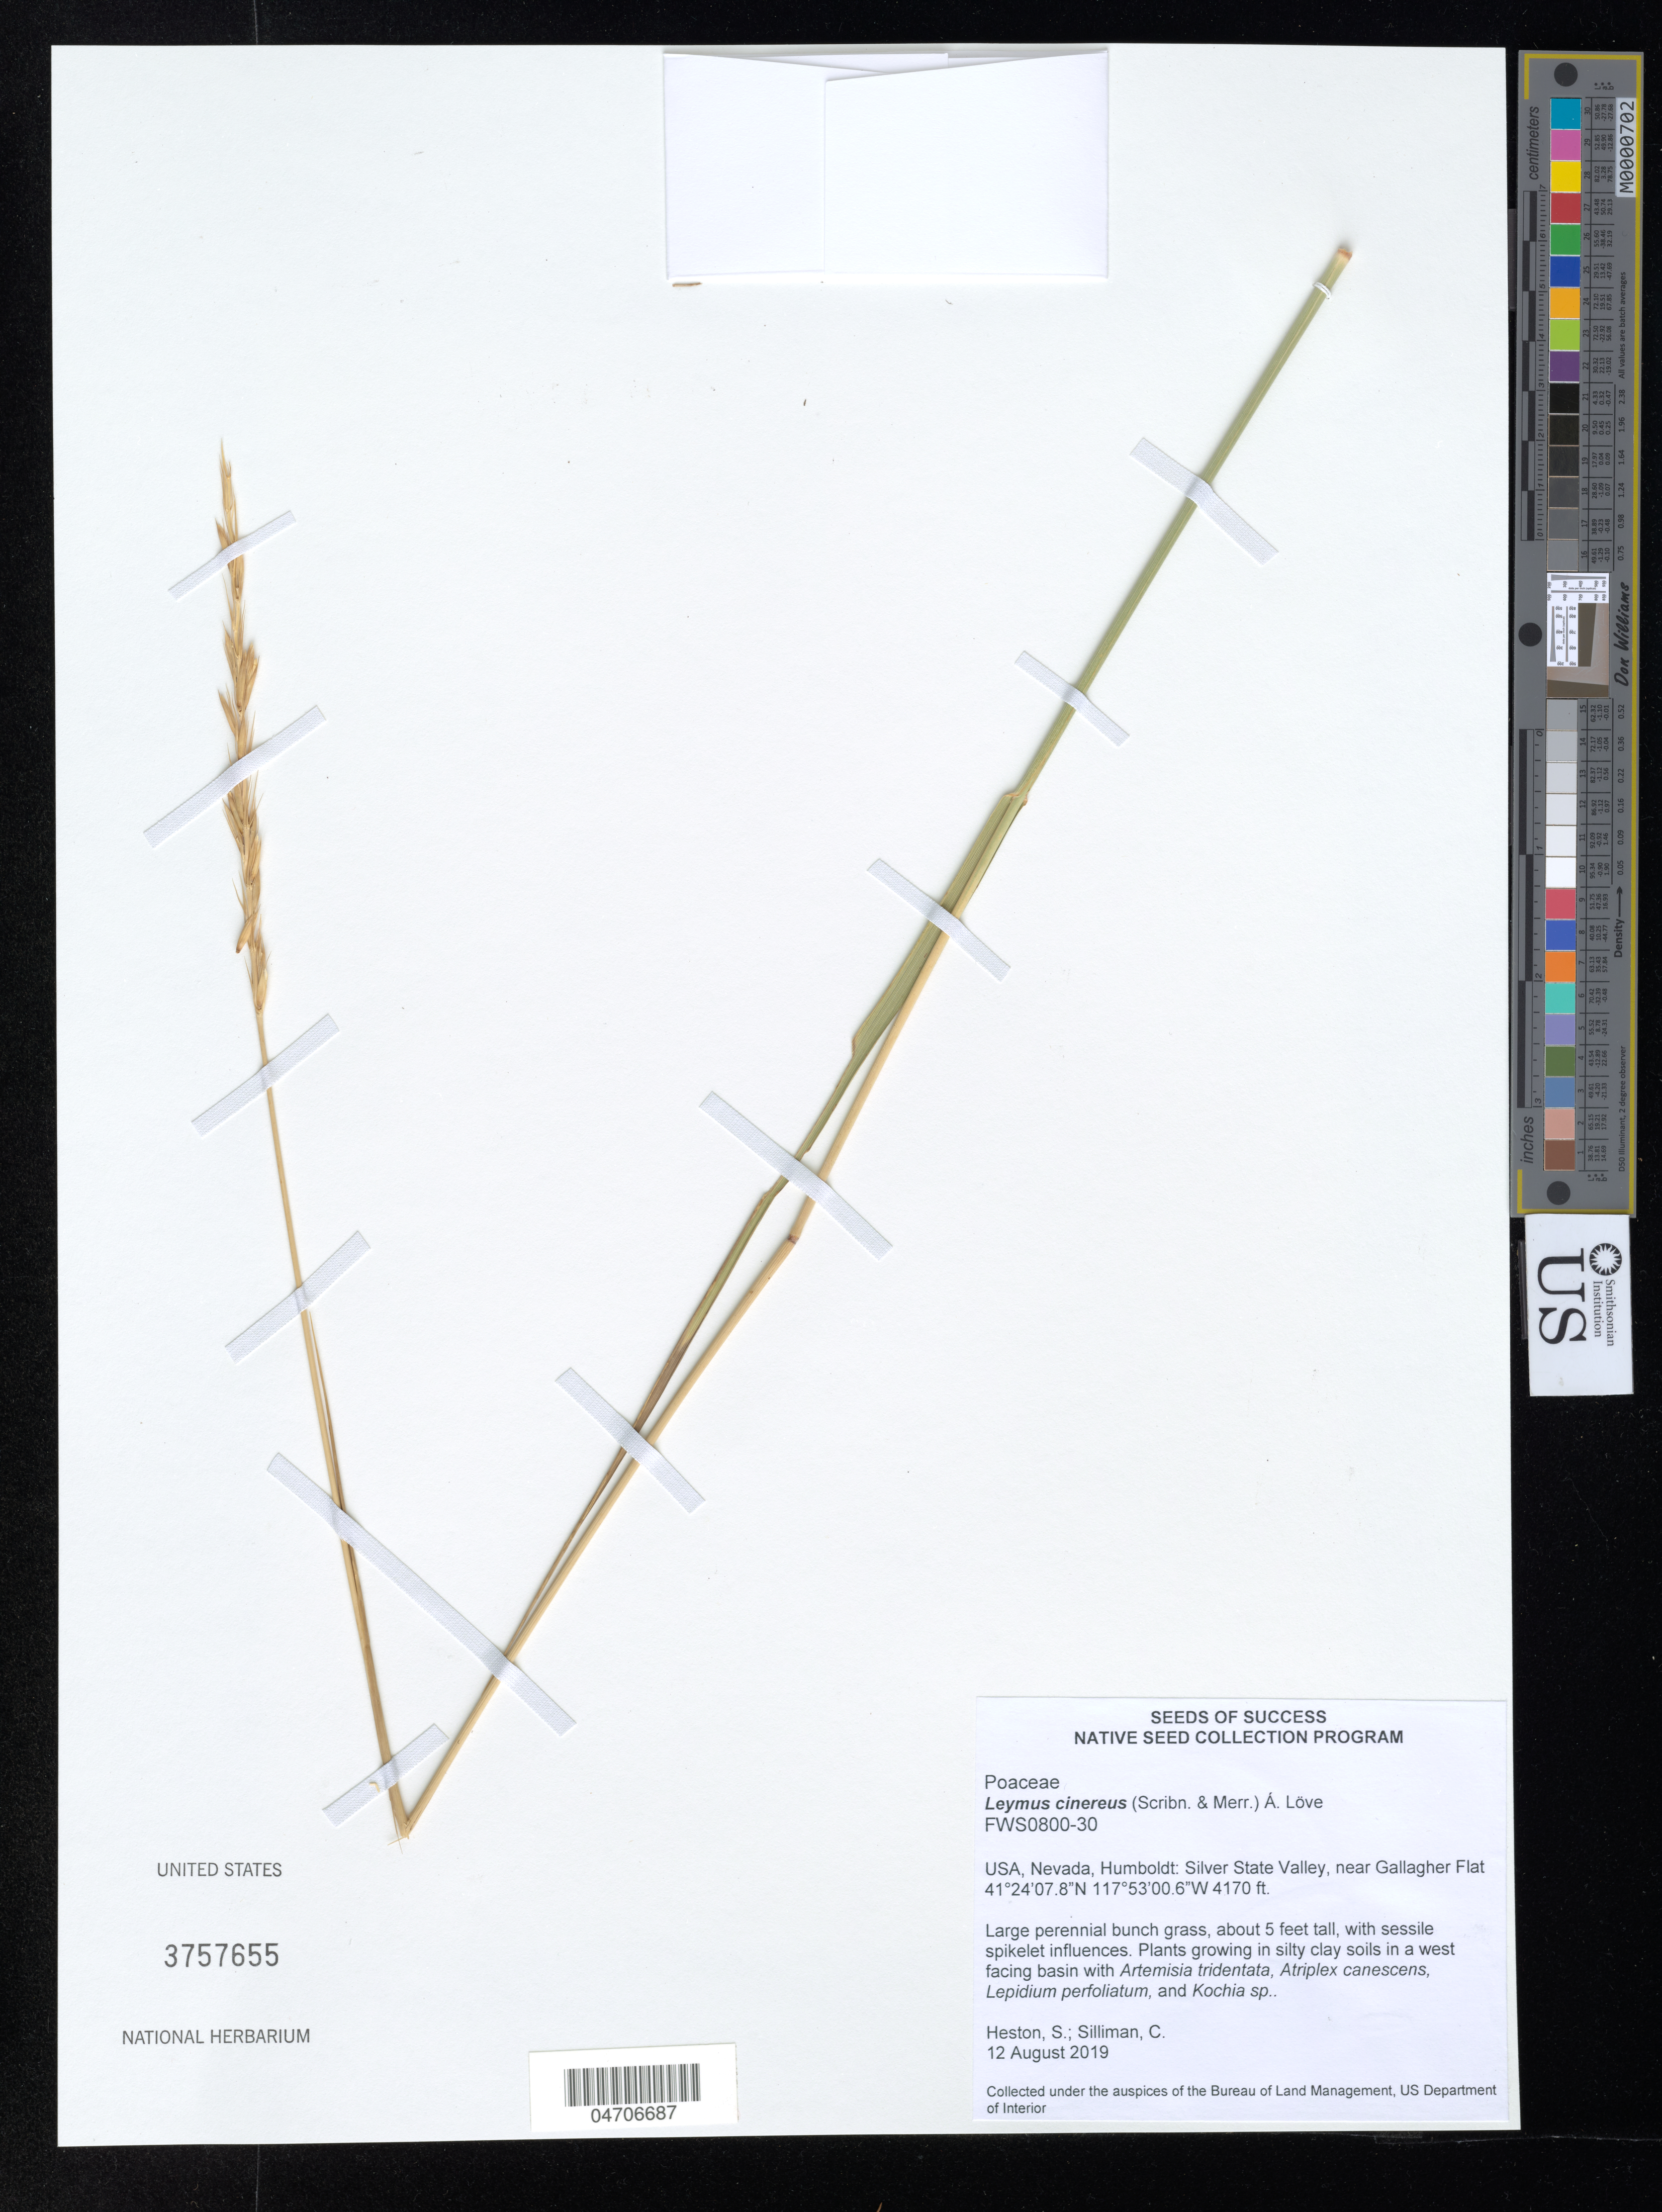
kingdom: Plantae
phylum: Tracheophyta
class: Liliopsida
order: Poales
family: Poaceae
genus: Leymus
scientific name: Leymus cinereus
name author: (Scribn. & Merr.) Á. Löve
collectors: S. Heston & C. Silliman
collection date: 2019-08-12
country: United States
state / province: Nevada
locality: Humboldt: Silver State Valley, near Gallagher Flat.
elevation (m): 1271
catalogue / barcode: US 3757655